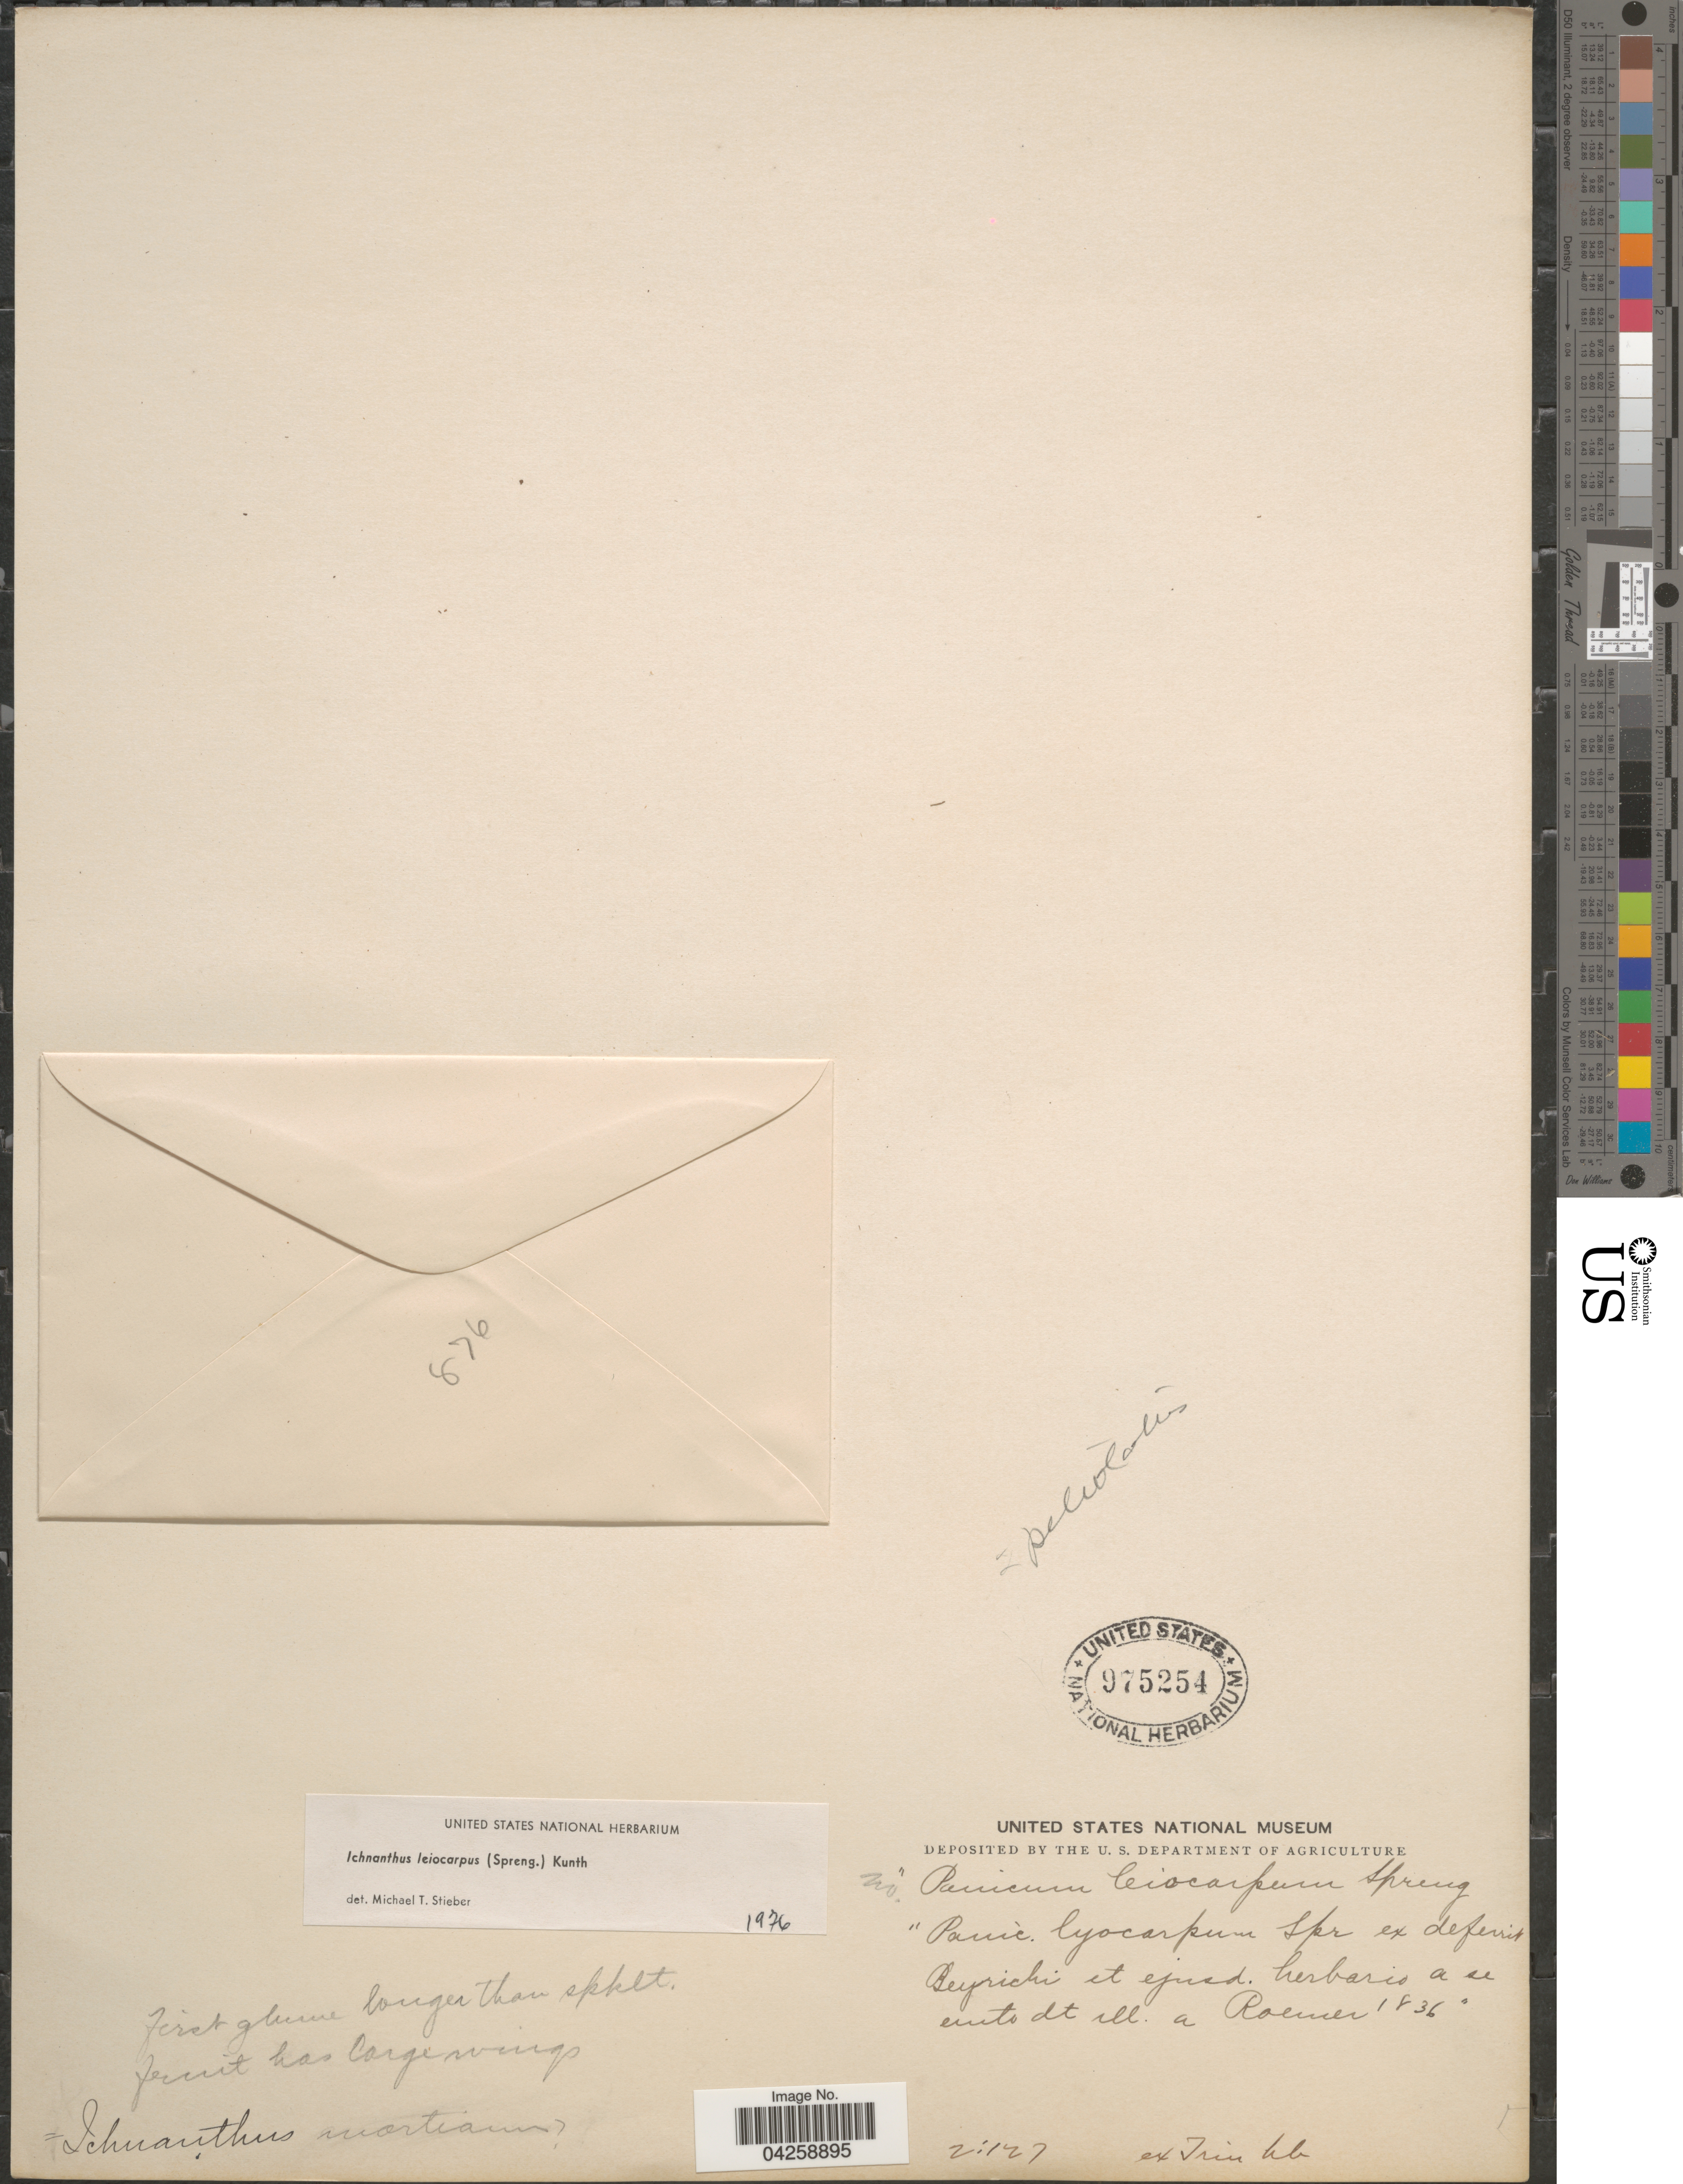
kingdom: Plantae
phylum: Tracheophyta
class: Liliopsida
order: Poales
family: Poaceae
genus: Ichnanthus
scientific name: Ichnanthus leiocarpus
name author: (Spreng.) Kunth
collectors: -. Beyrich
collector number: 876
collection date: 1836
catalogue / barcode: US 975254